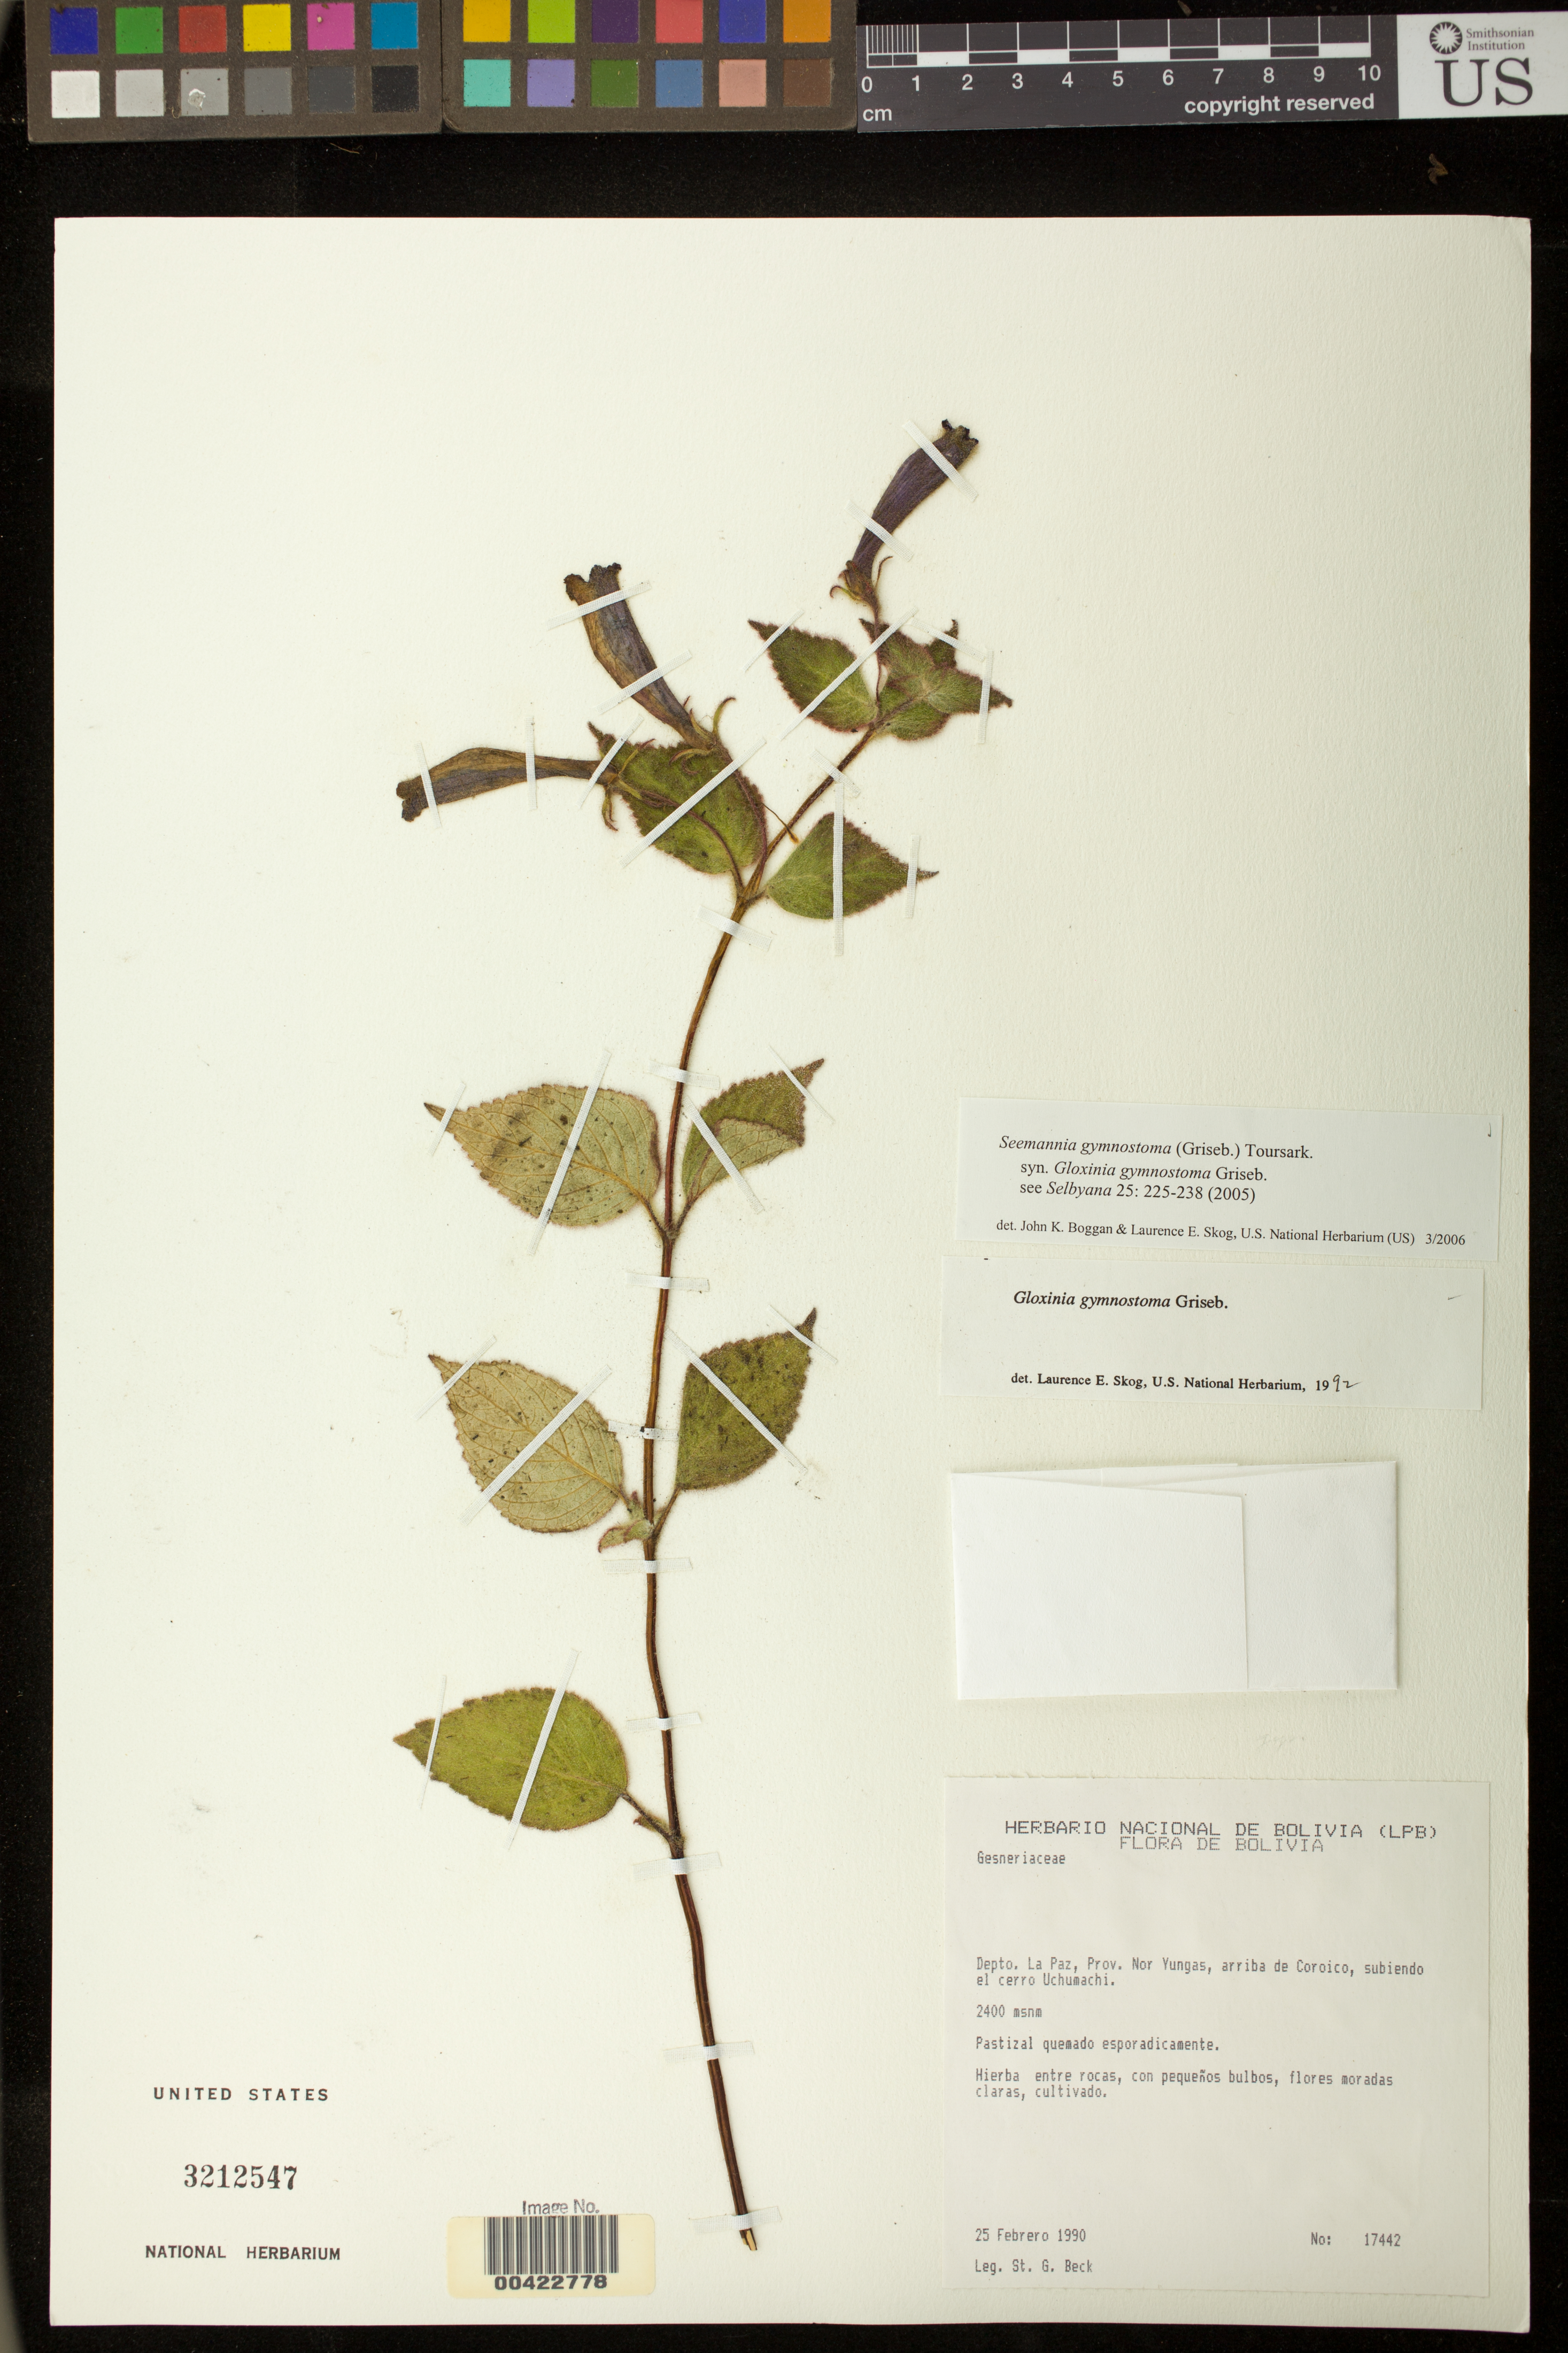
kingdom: Plantae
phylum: Tracheophyta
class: Magnoliopsida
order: Lamiales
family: Gesneriaceae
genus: Seemannia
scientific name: Seemannia gymnostoma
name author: (Griseb.) Toursark.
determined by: Boggan, J. K.; Skog, L. E.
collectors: S. G. Beck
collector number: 17442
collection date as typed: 25 Feb 1990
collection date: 1990-02-25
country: Bolivia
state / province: La Paz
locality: Prov. Nor Yungas, arriba de Coroico, subiendo el cerro Uchumachi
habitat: Pastizal quemado esporadicamente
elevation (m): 2400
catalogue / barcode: US 3213547